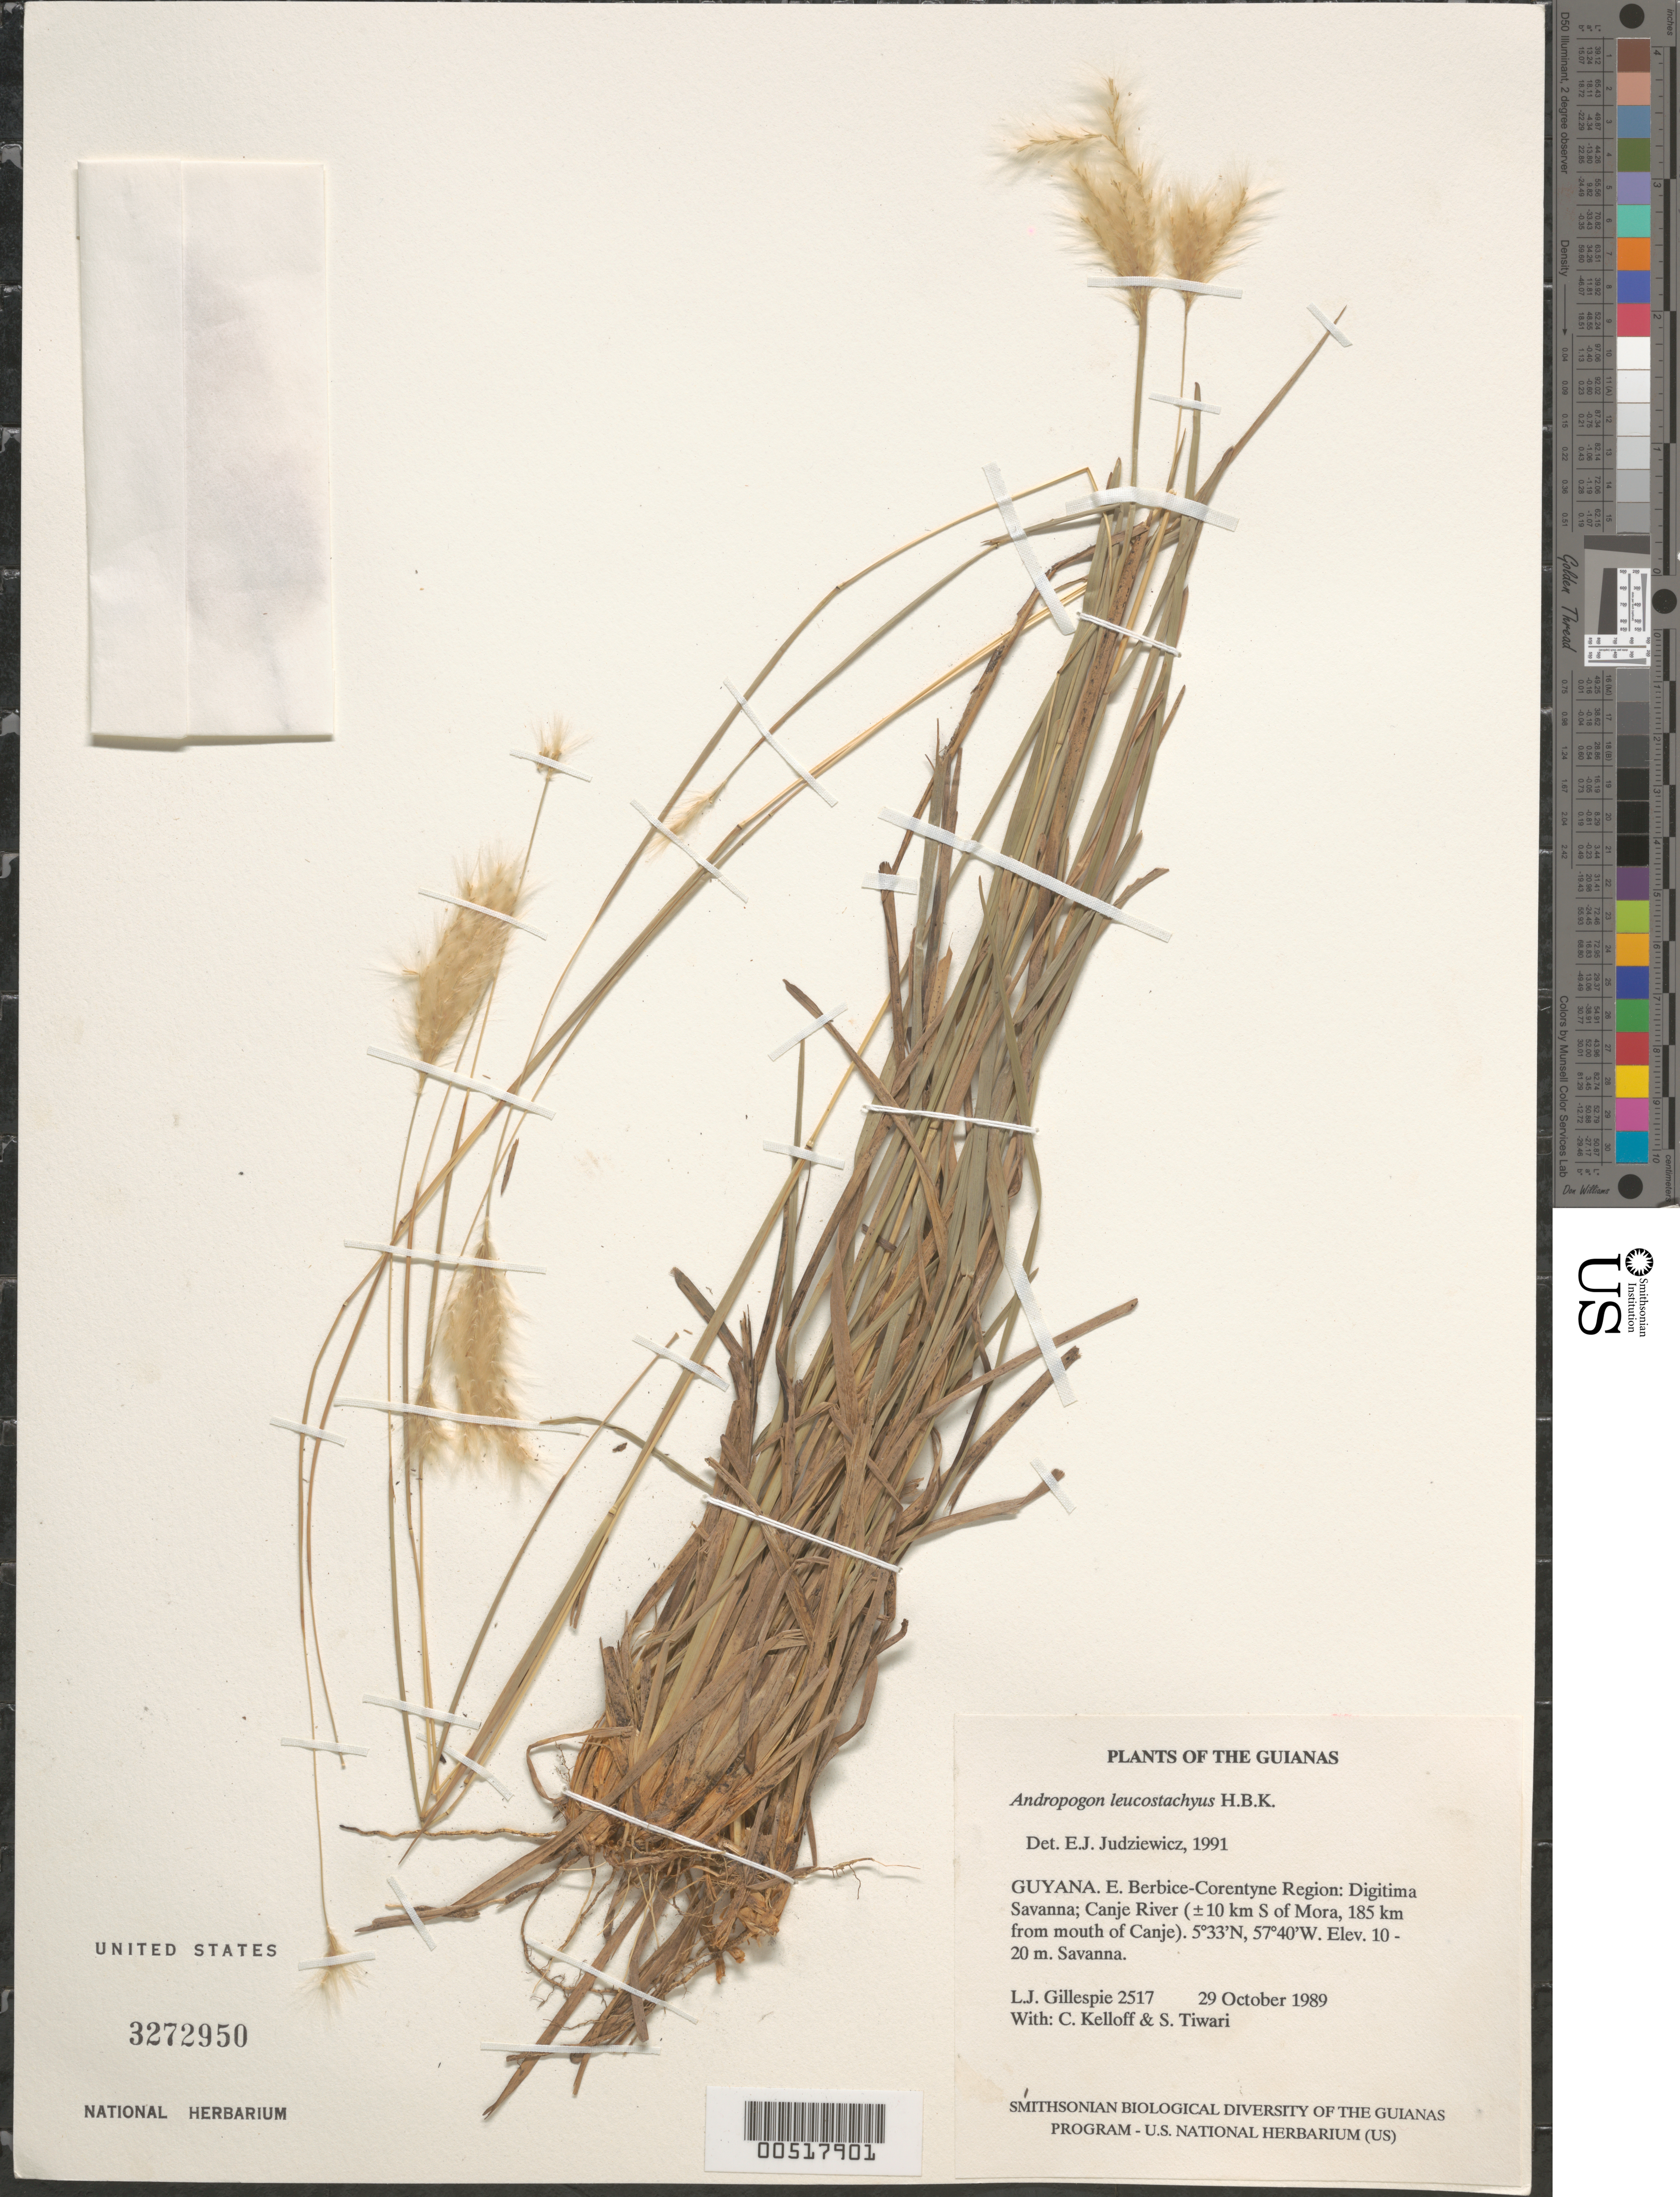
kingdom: Plantae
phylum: Tracheophyta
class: Liliopsida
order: Poales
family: Poaceae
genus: Andropogon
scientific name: Andropogon leucostachyus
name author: Kunth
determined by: Judziewicz, E. J.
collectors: L. J. Gillespie, C. L. Kelloff & S. Tiwari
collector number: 2517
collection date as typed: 30 October 1989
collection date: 1989-10-30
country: Guyana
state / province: E. Berbice-Corentyne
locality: Digitima Savanna, Canje River, ±185 km from mouth of Canje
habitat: Savanna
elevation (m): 10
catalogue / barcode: US 3272950